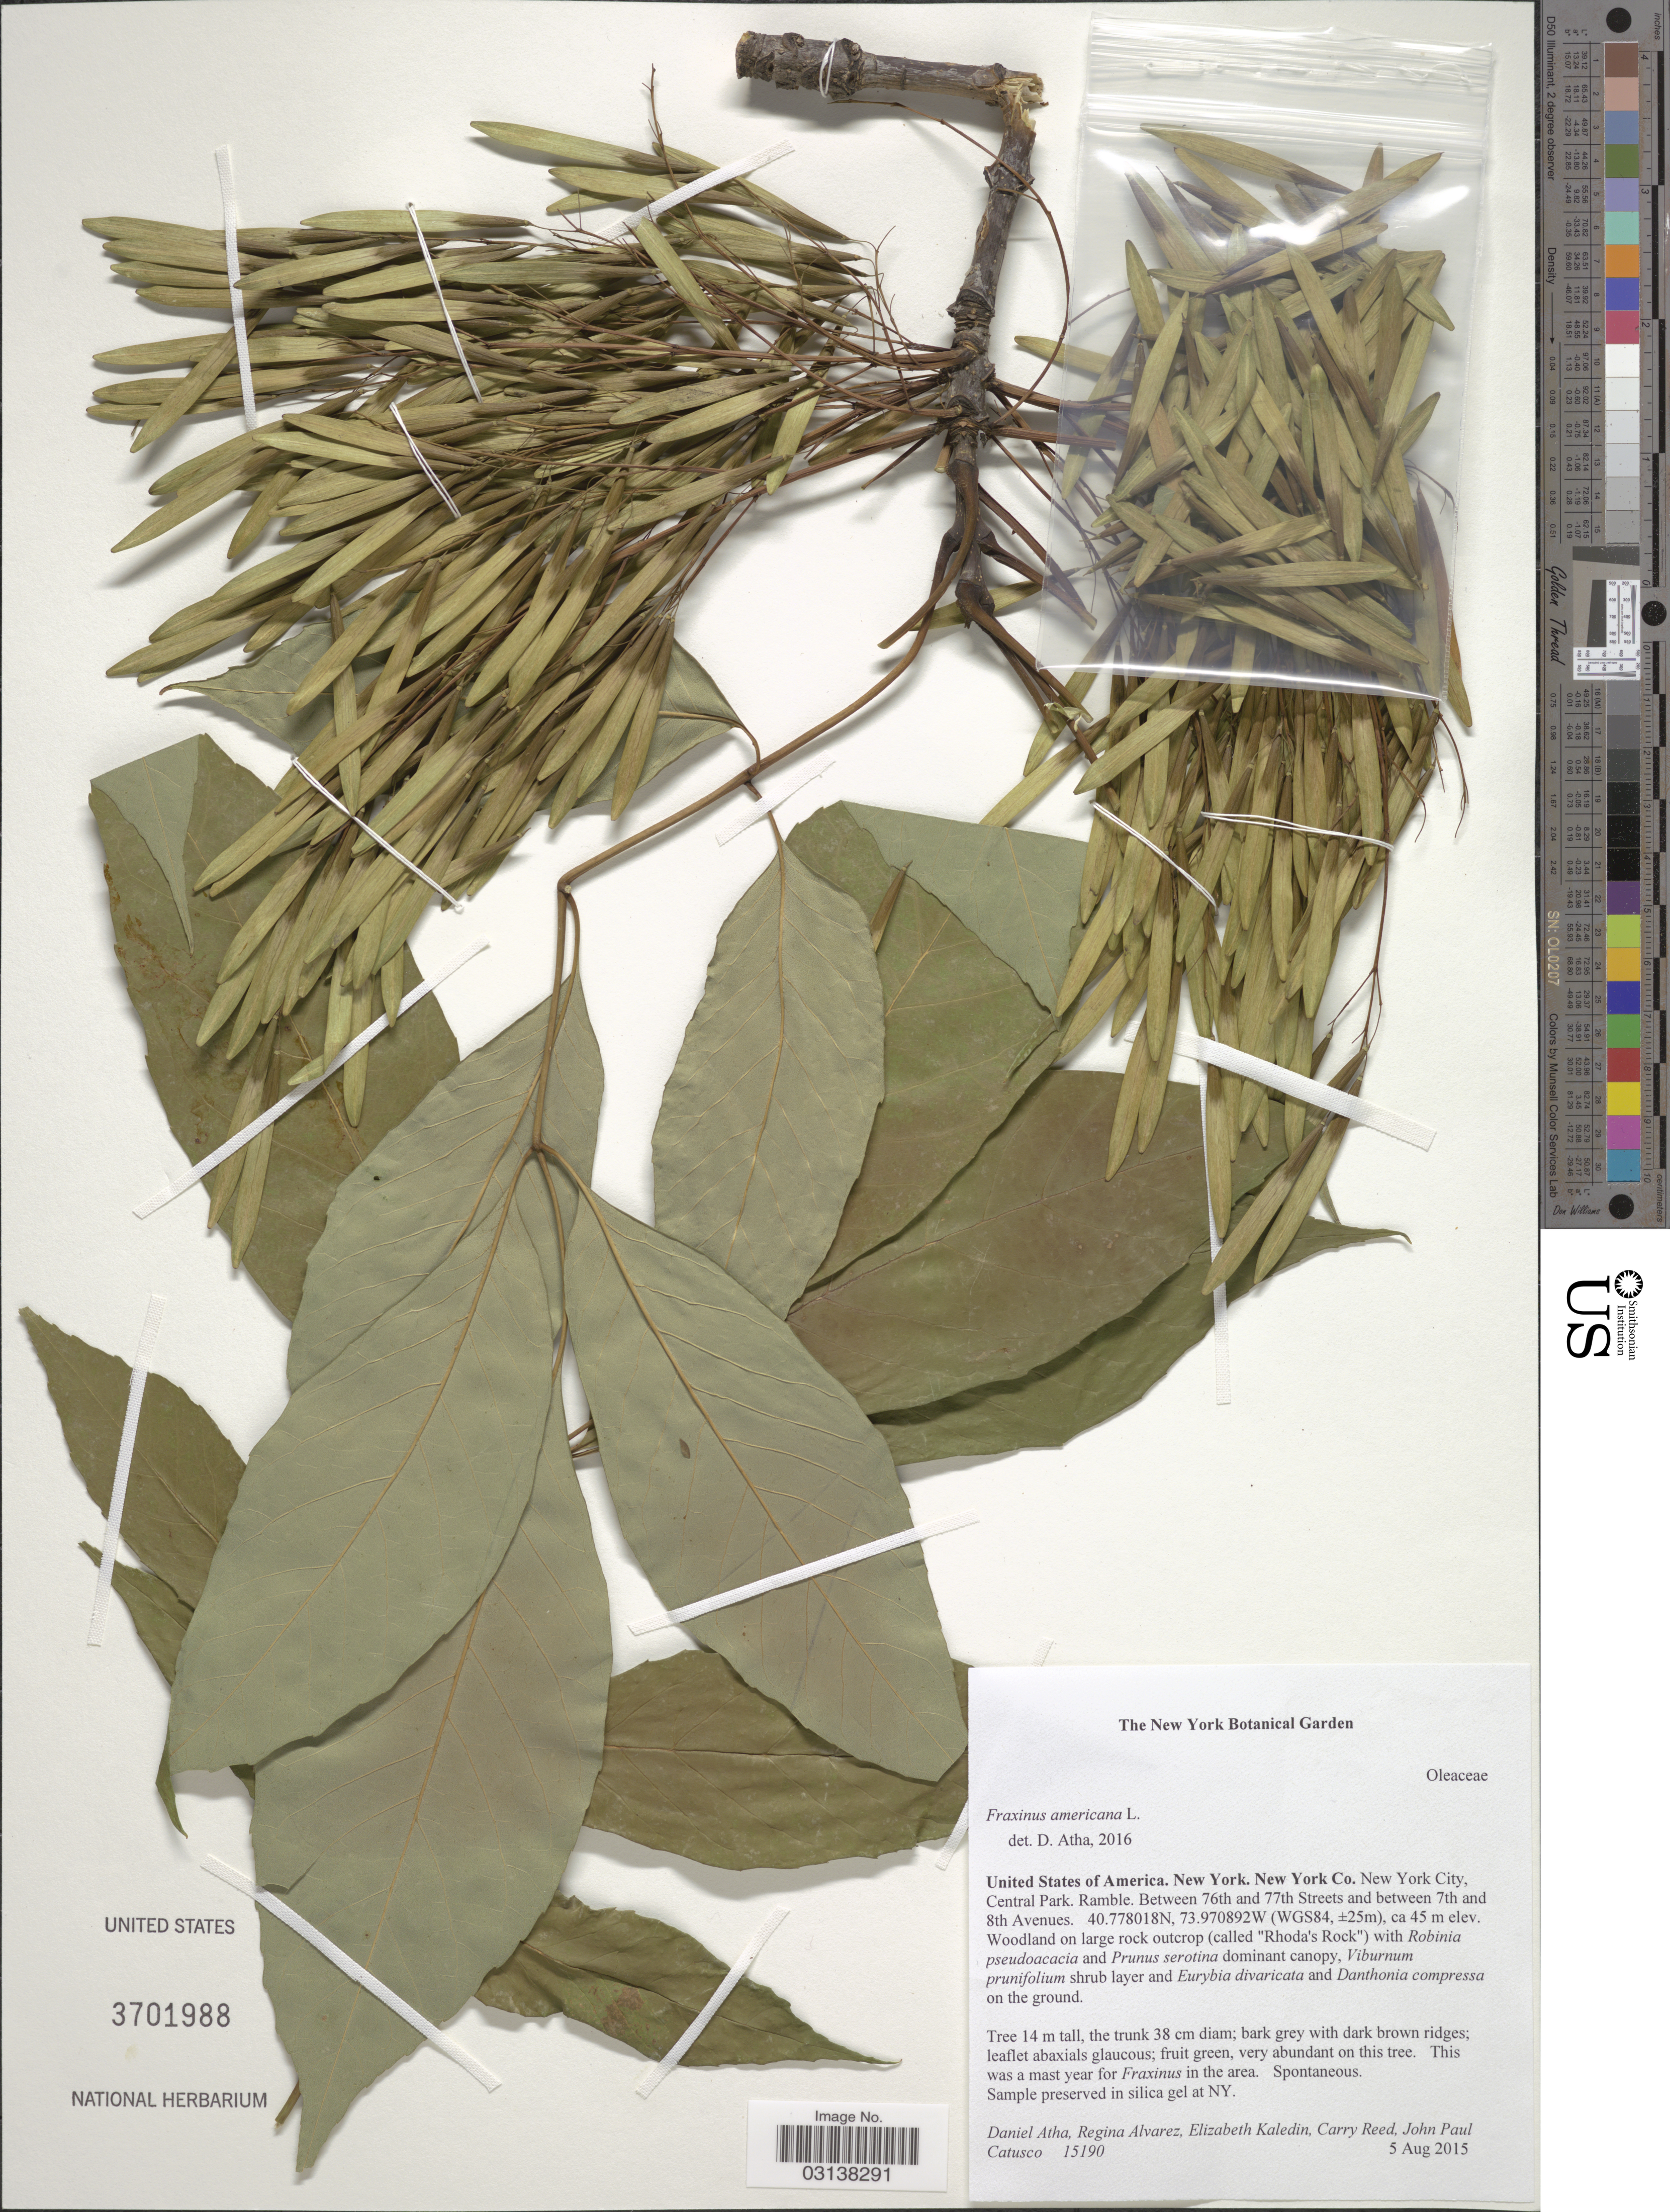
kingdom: Plantae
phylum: Tracheophyta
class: Magnoliopsida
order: Lamiales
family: Oleaceae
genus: Fraxinus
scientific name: Fraxinus americana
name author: L.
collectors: D. Atha, R. Álvarez, E. Kaledin, C. Reed & J. Catusco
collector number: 15190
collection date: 2015-08-05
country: United States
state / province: New York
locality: New York Co. New York City, Central Park. Ramble. Between 76th and 77th Streets and between 7th and 8th Avenues.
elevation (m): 45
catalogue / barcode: US 3701988